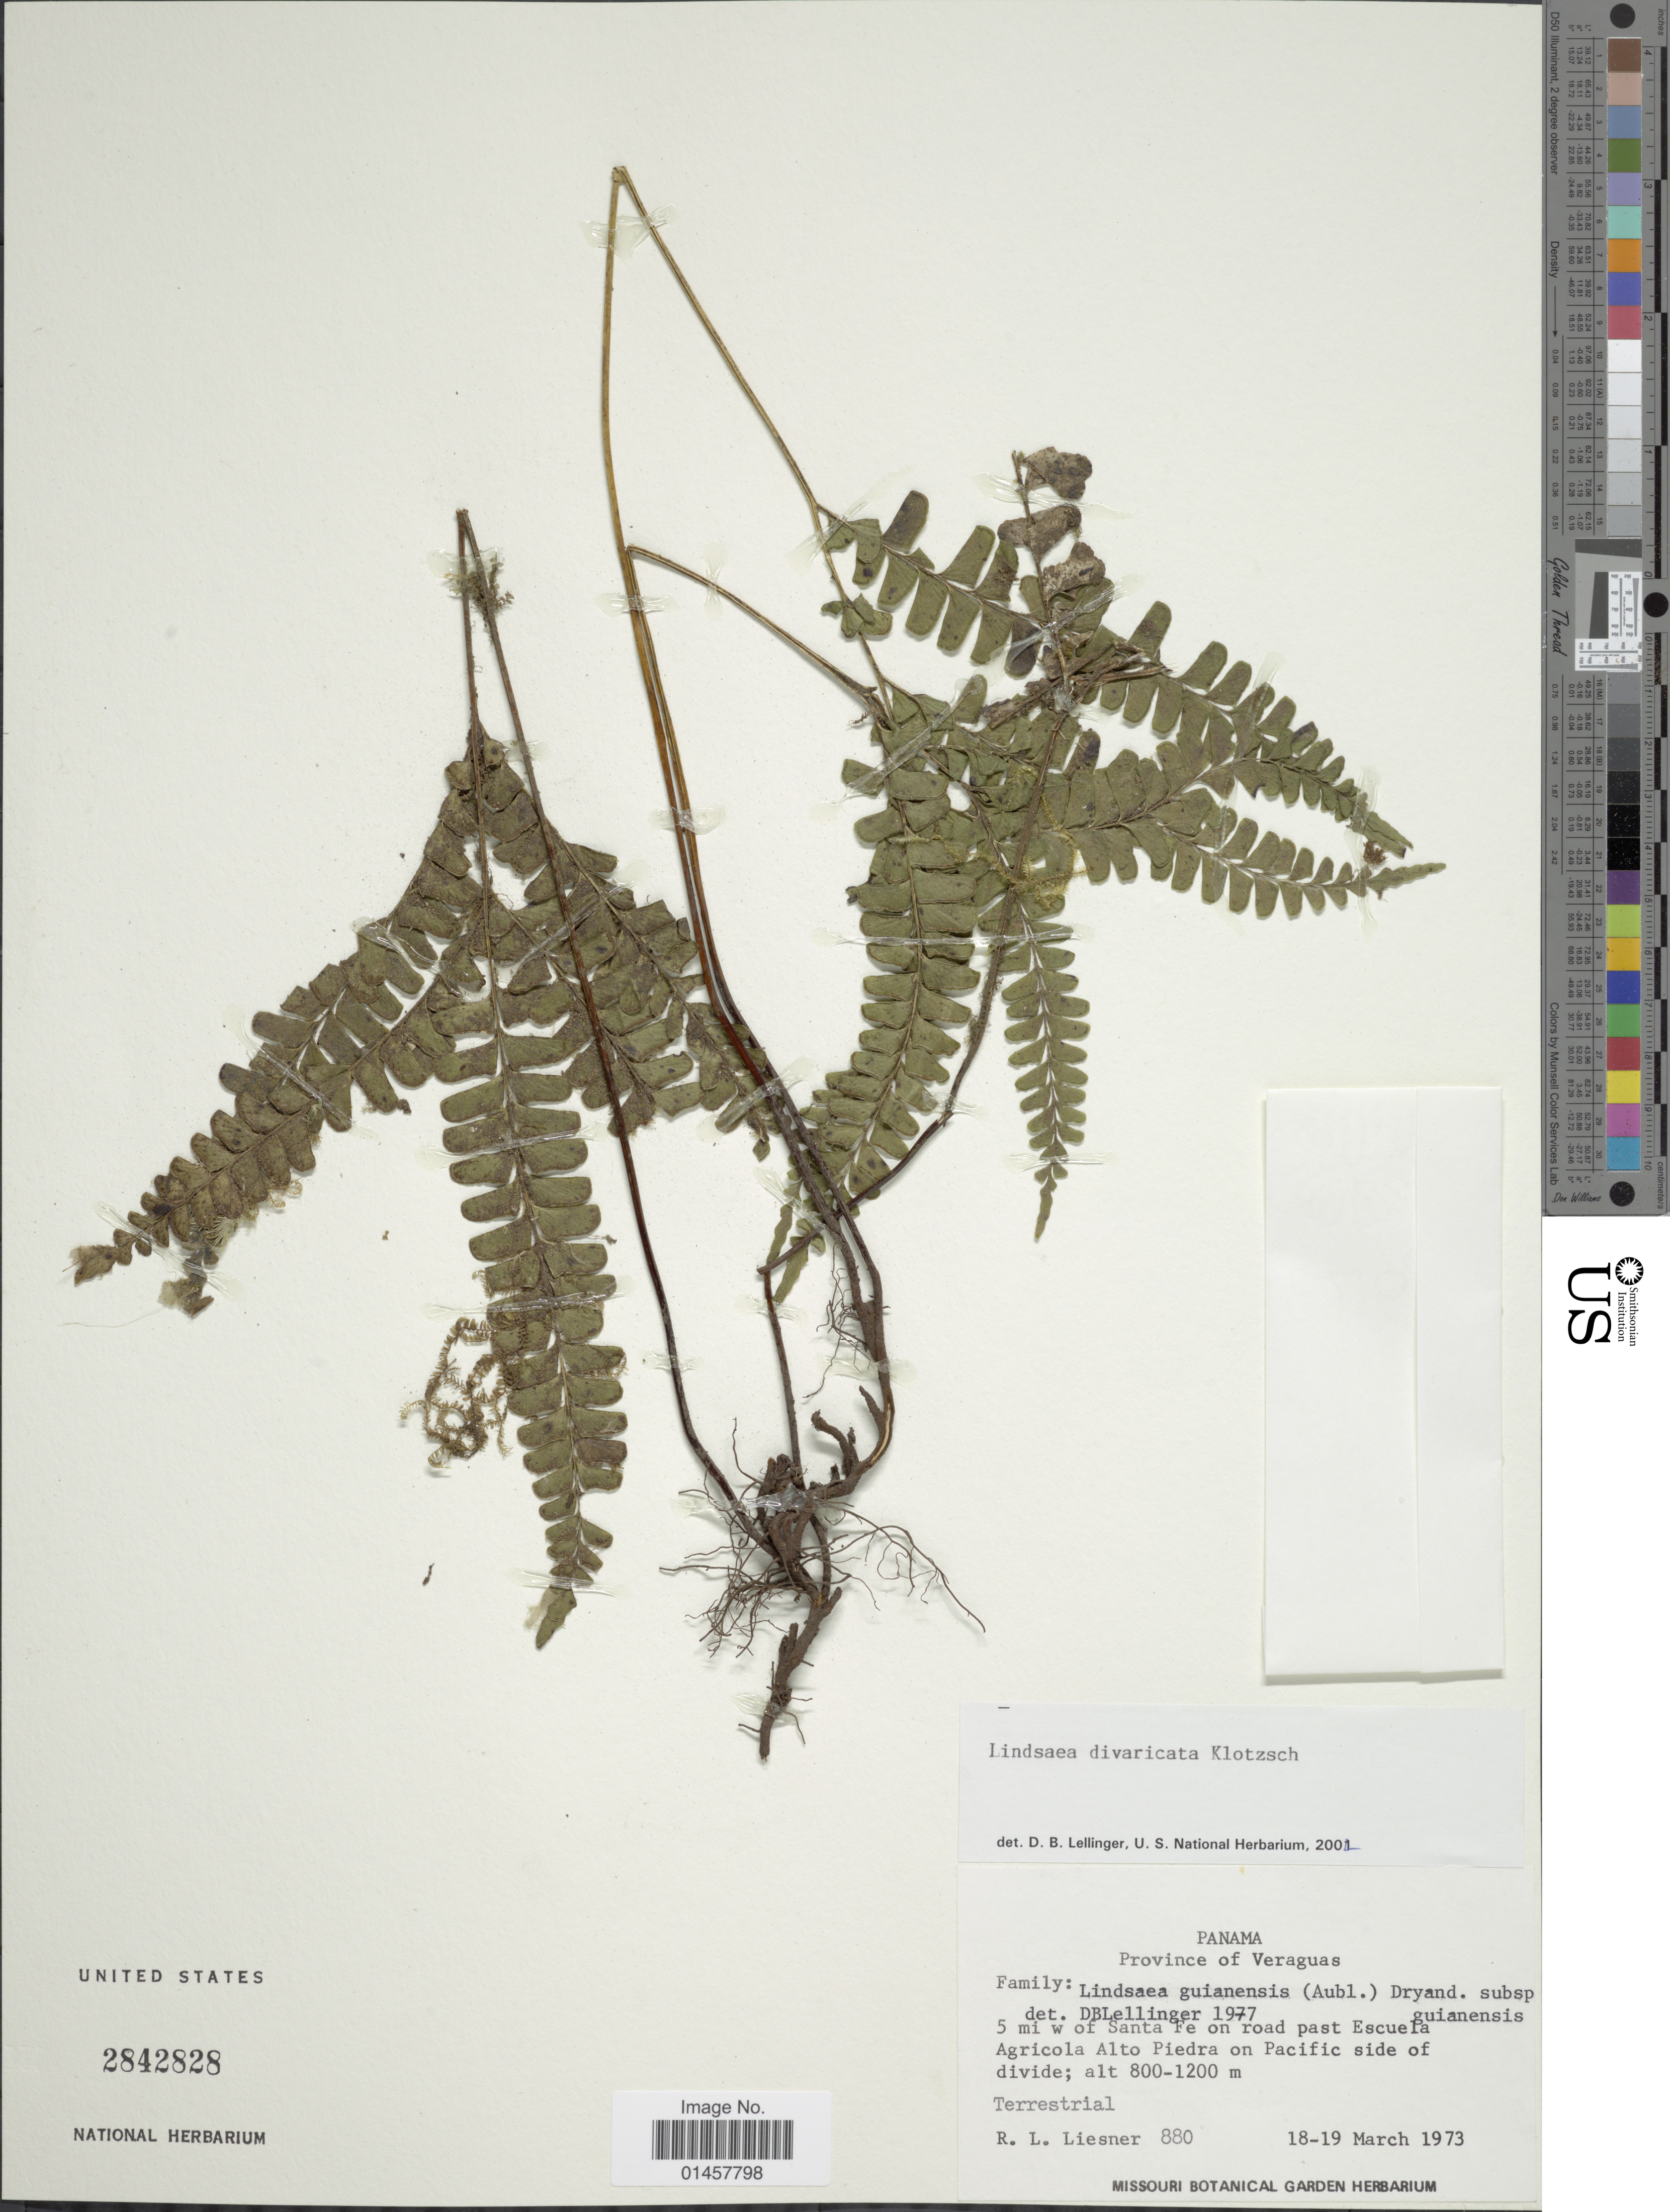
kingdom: Plantae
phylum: Tracheophyta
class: Polypodiopsida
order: Polypodiales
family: Lindsaeaceae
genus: Lindsaea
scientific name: Lindsaea divaricata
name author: Klotzsch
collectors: R. L. Liesner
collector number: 880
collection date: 1973-03-18/1973-03-19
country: Panama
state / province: Veraguas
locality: Province of Veraguas, 5mi w of Santa Fe on road past Escuela agricola alto Piedro on Pacific side of divide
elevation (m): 800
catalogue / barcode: US 2842828